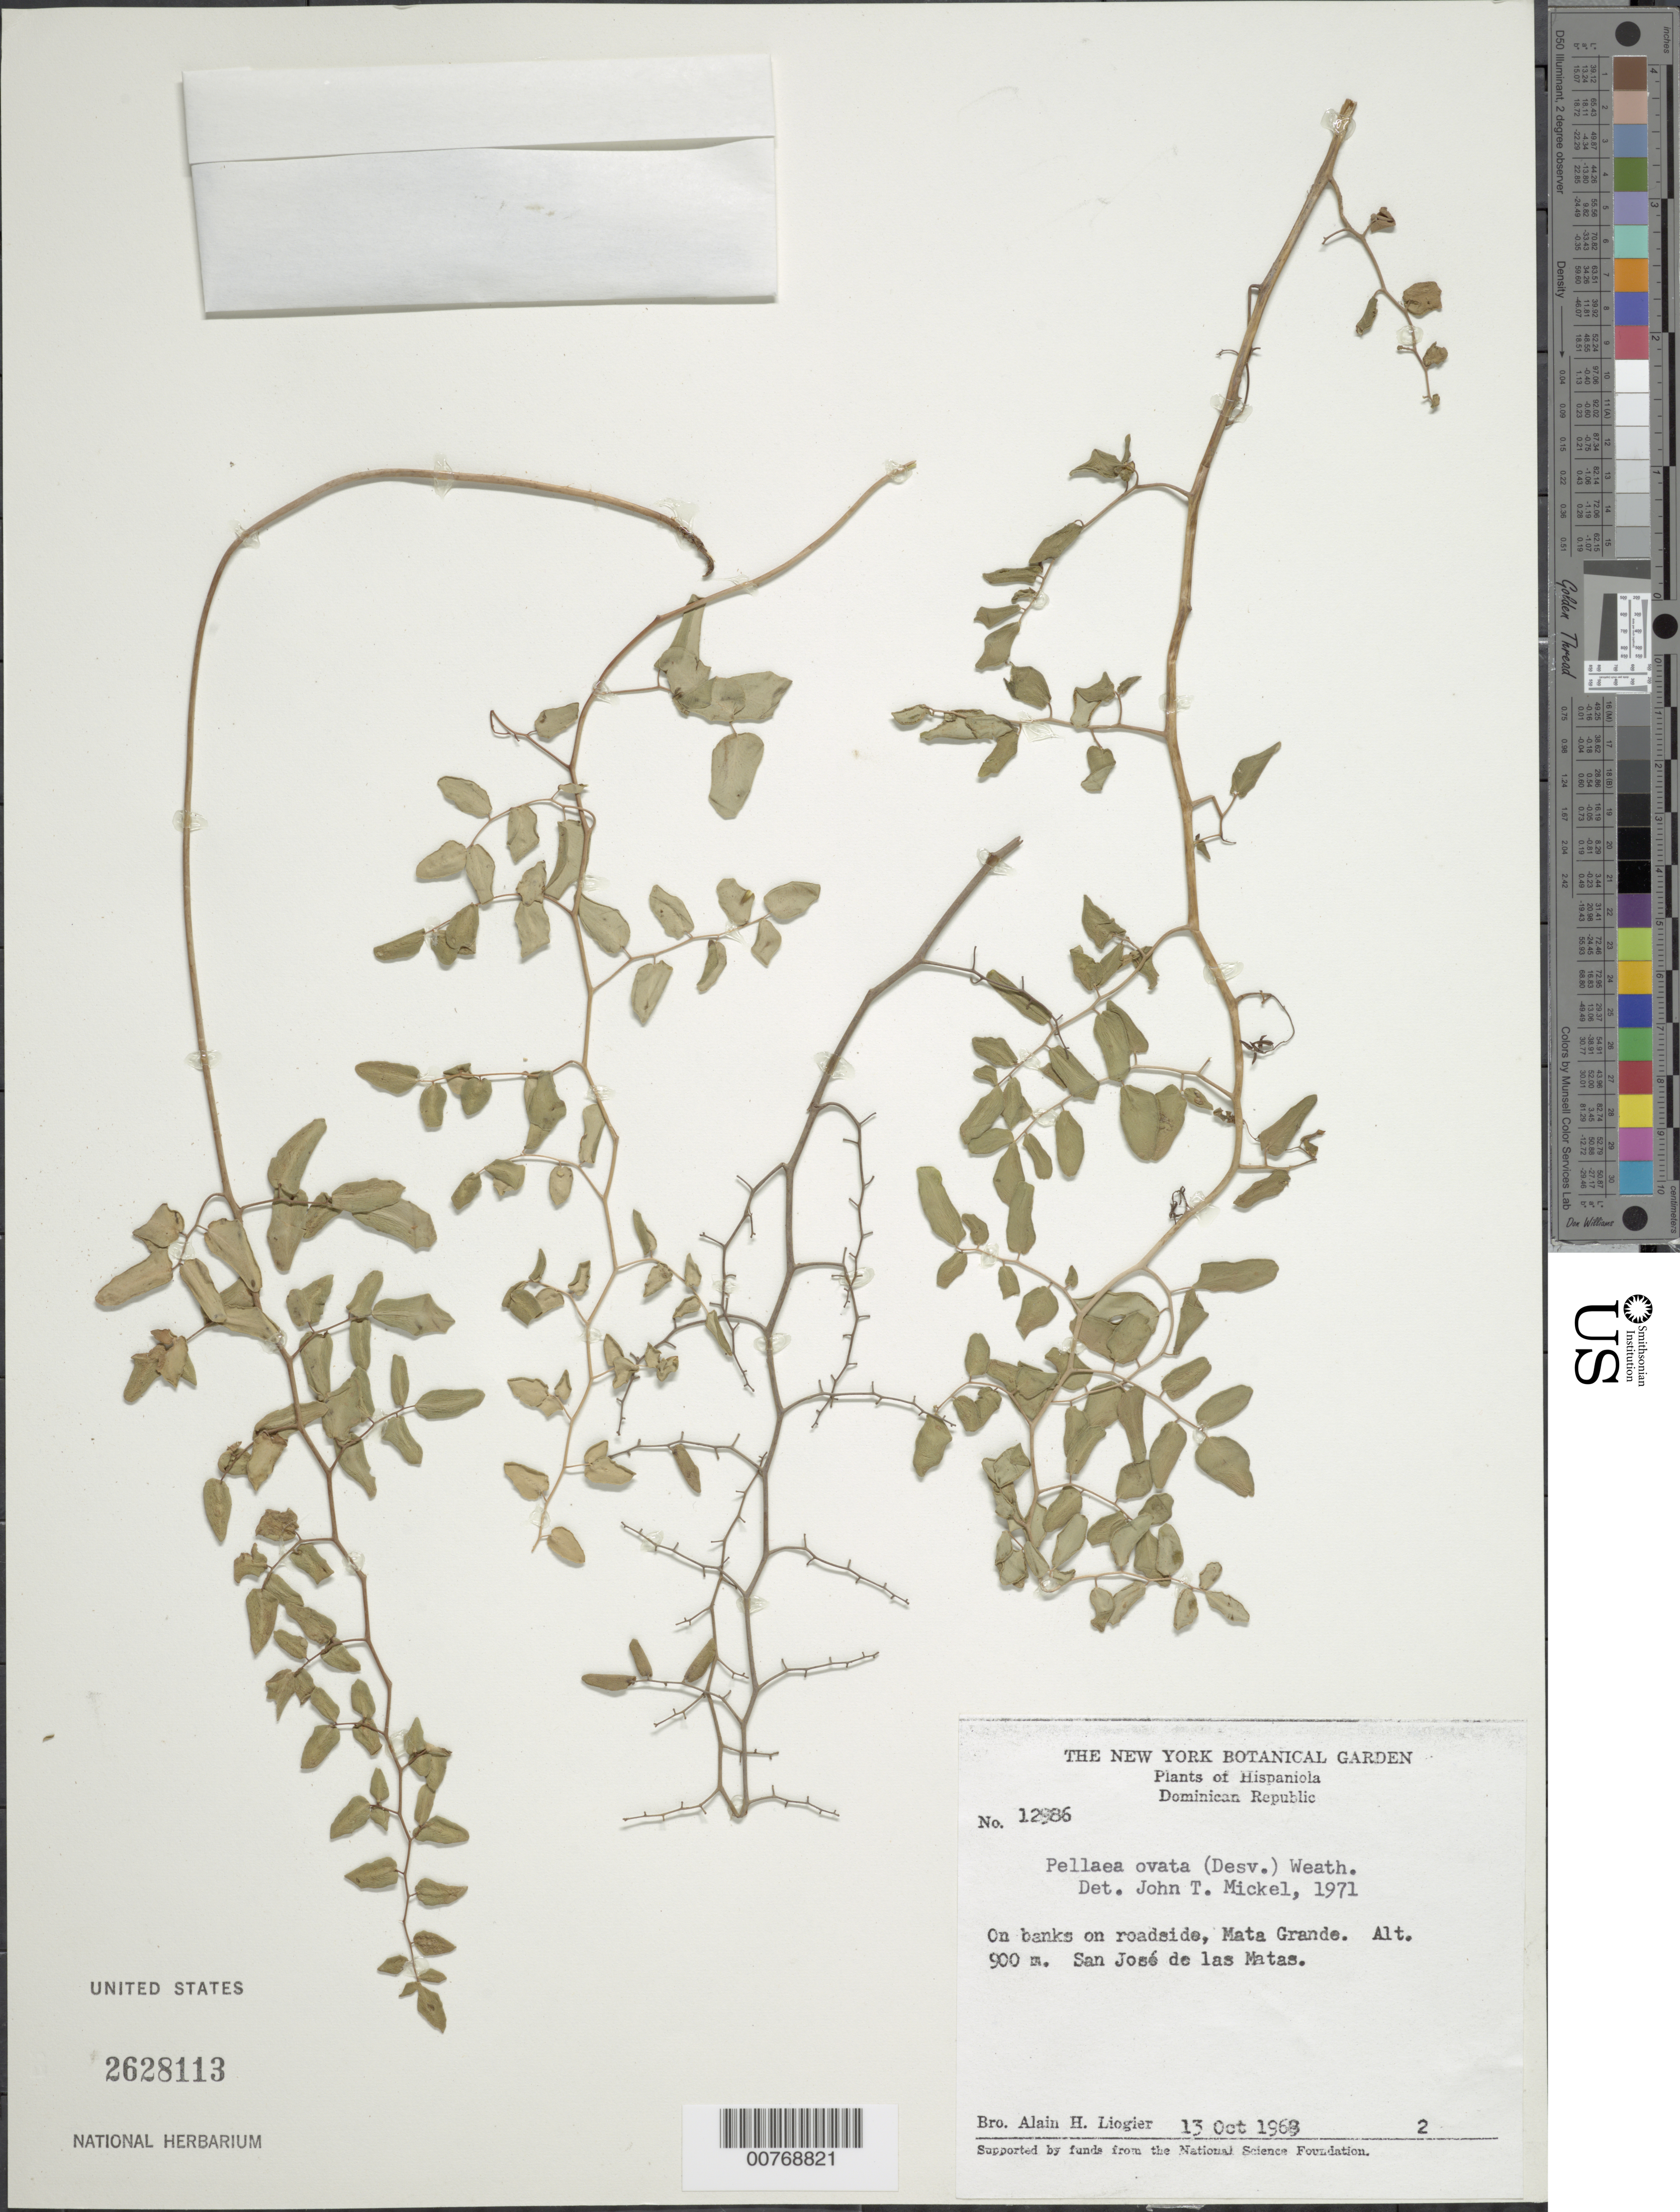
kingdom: Plantae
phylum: Tracheophyta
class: Polypodiopsida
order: Polypodiales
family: Pteridaceae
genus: Pellaea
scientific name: Pellaea ovata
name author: (Desv.) Weath.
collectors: A. H. Liogier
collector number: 12986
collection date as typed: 13 Oct 1968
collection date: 1968-10-13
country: Dominican Republic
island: Hispaniola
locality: Mata Grande, San José de las Matas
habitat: On banks on roadside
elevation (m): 900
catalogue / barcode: US 2628113